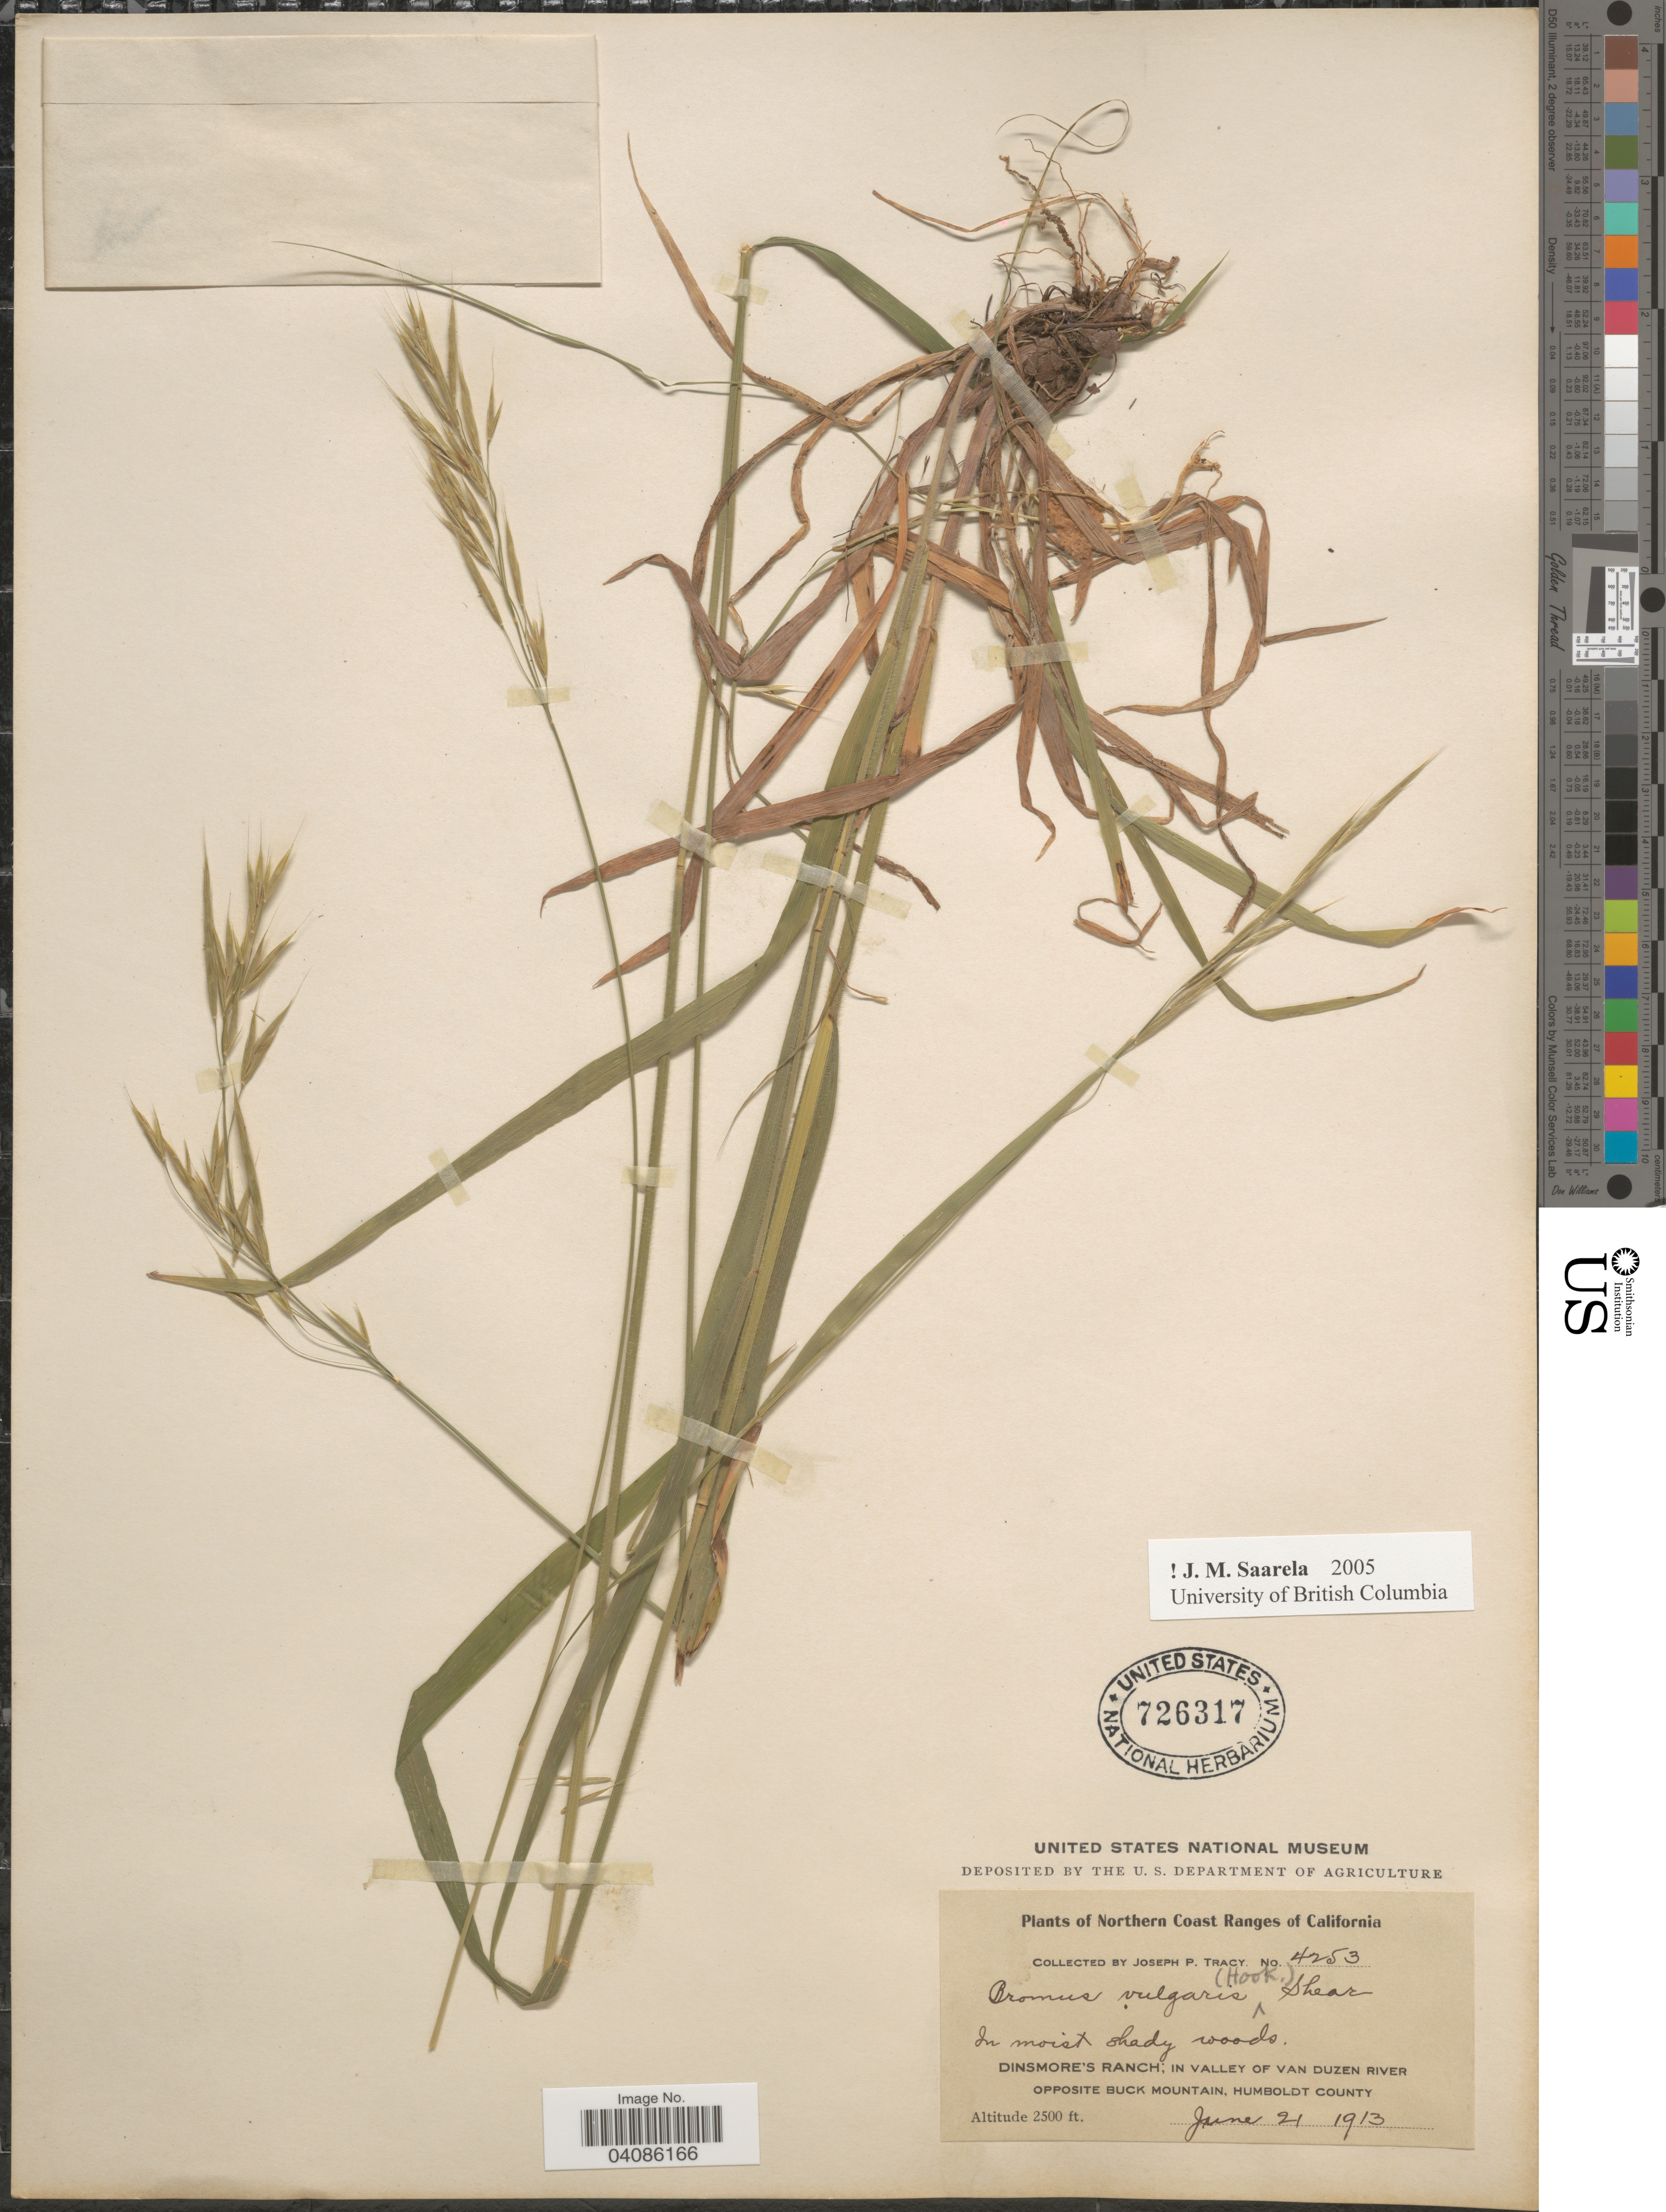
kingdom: Plantae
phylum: Tracheophyta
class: Liliopsida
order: Poales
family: Poaceae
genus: Bromus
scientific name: Bromus texensis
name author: (Shear) Hitchc.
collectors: J. Tracy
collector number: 4253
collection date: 1913-06-21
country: United States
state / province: California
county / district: Humboldt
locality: Northern Coast Ranges of California. Dinsmore's Ranch; in valley of Van Duzen River opposite Buck Mountain, Humboldt County.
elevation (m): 762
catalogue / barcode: US 726317